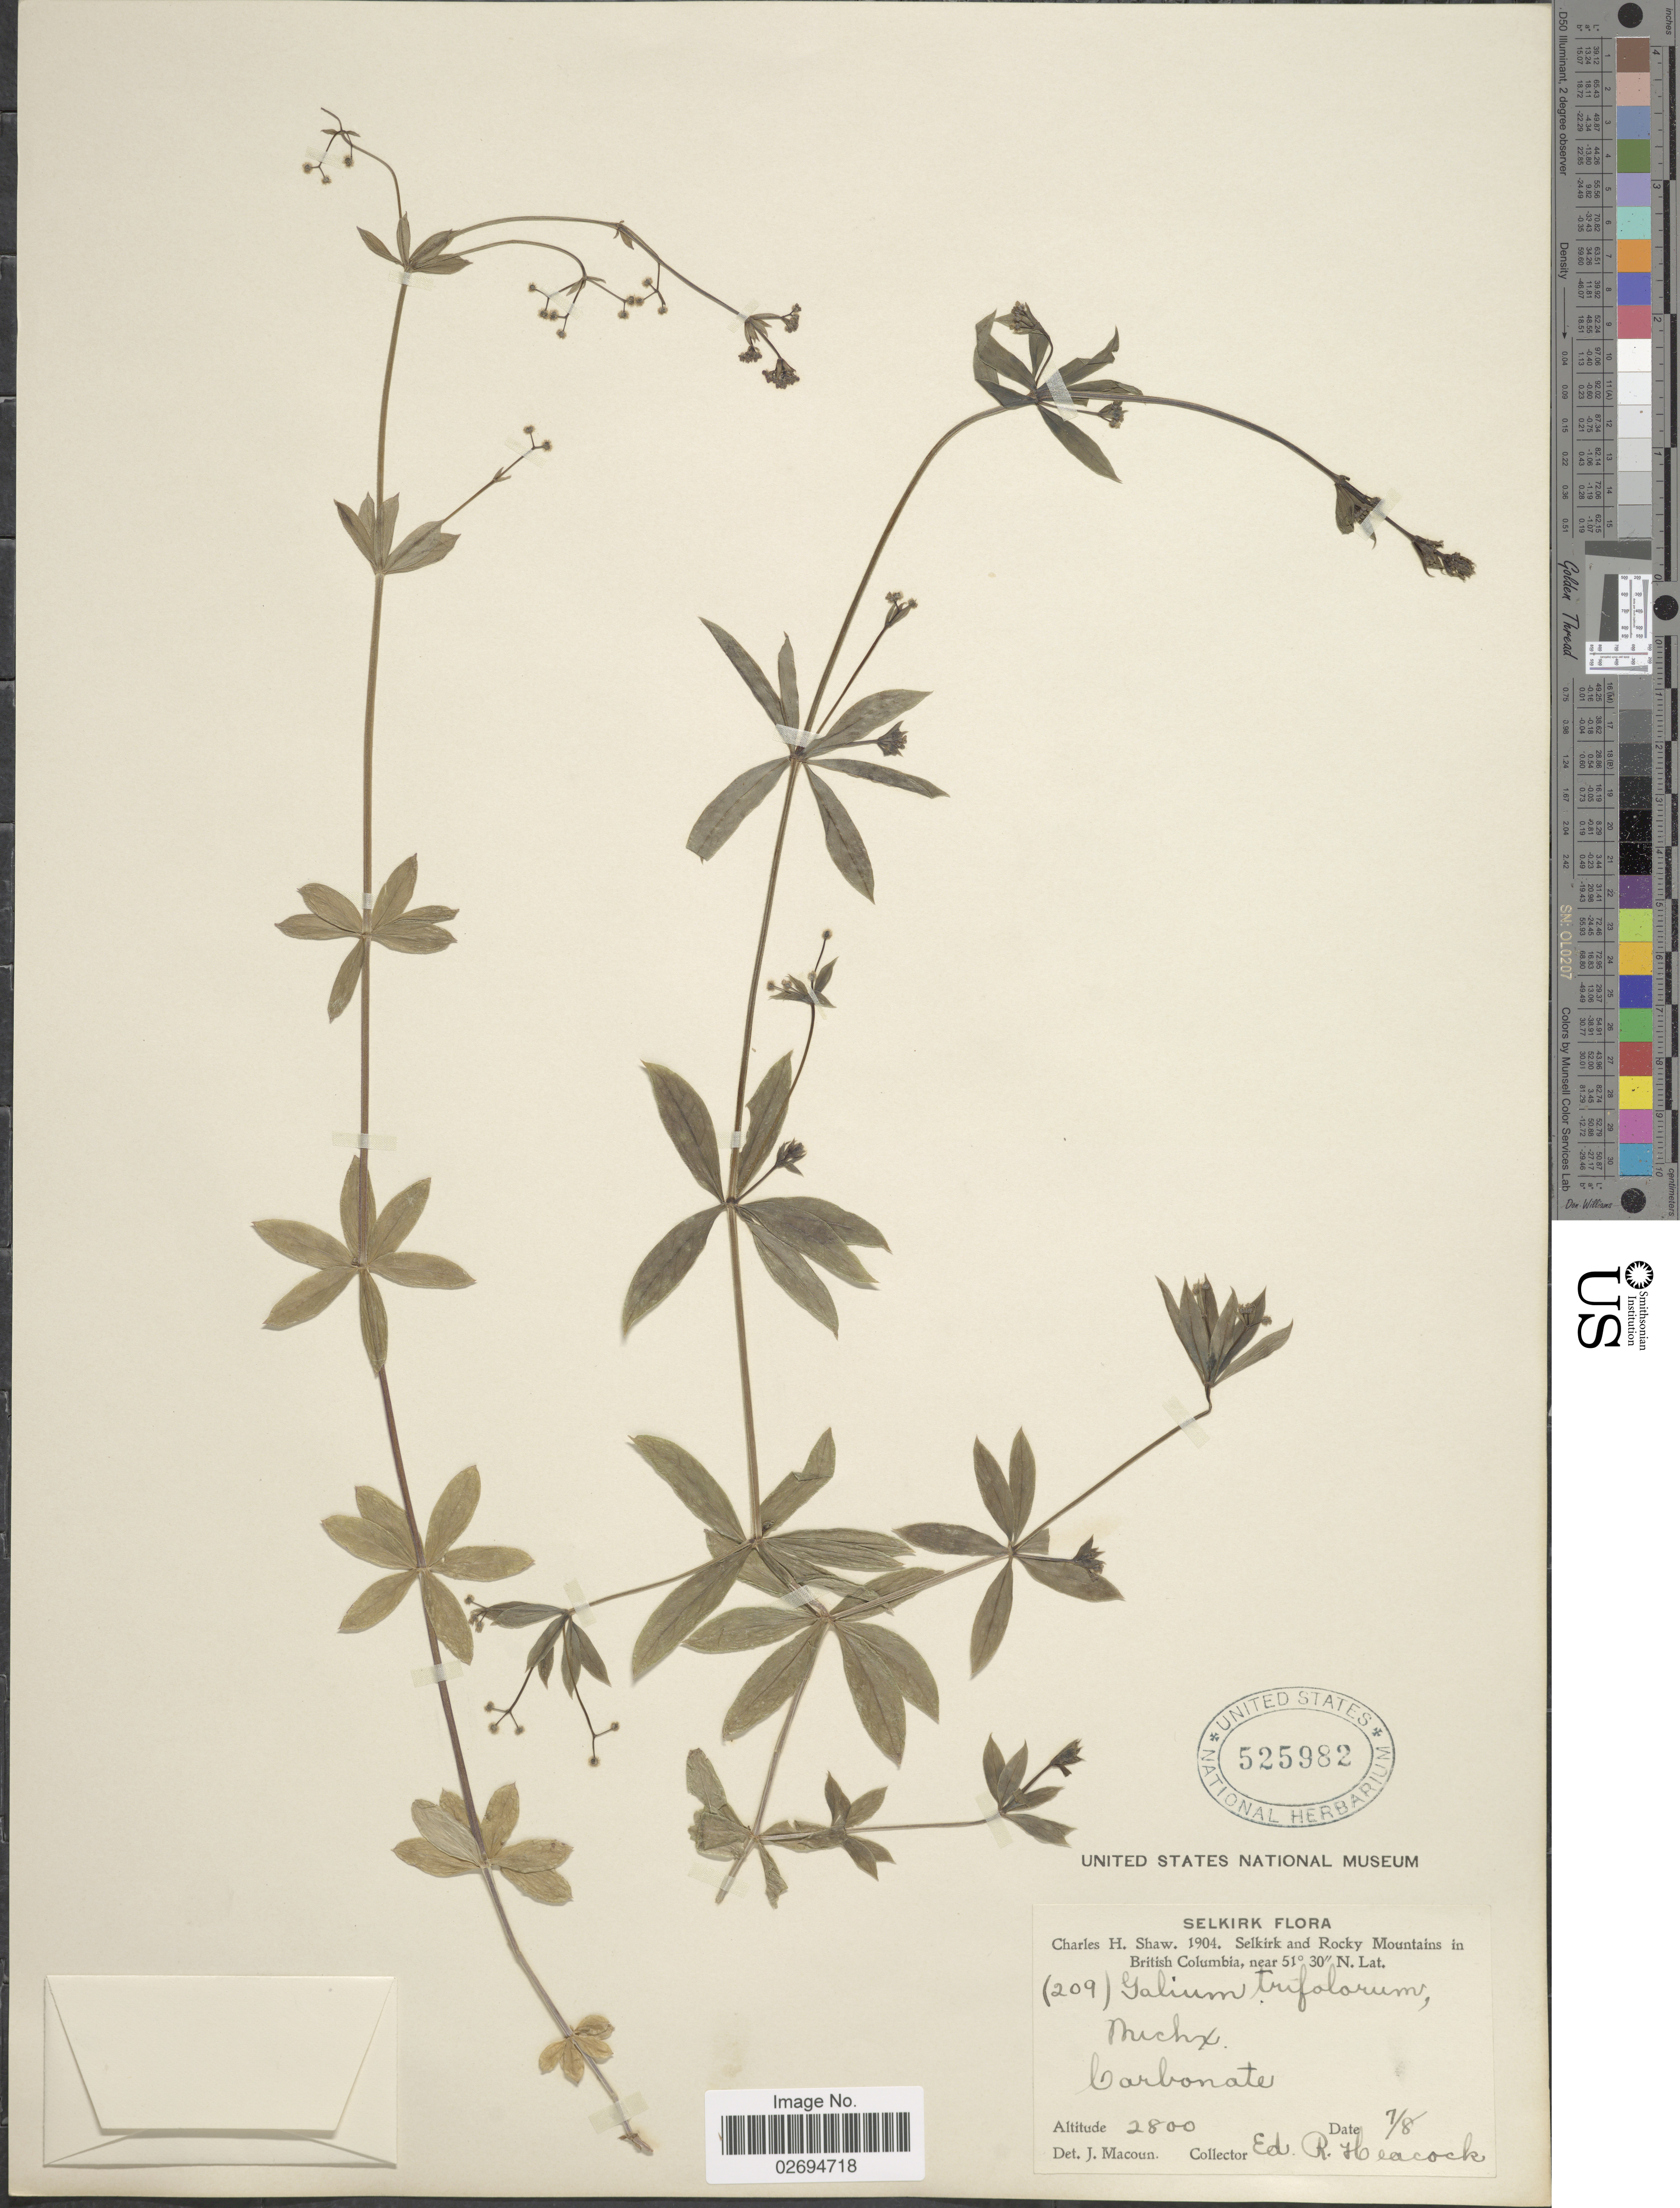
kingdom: Plantae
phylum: Tracheophyta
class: Magnoliopsida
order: Gentianales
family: Rubiaceae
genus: Galium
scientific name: Galium triflorum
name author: Michx.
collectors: E. Heacock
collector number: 209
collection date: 1904-08-07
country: Canada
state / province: British Columbia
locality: Selkirk and Rocky Mountains, Carbonate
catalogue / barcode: US 525982